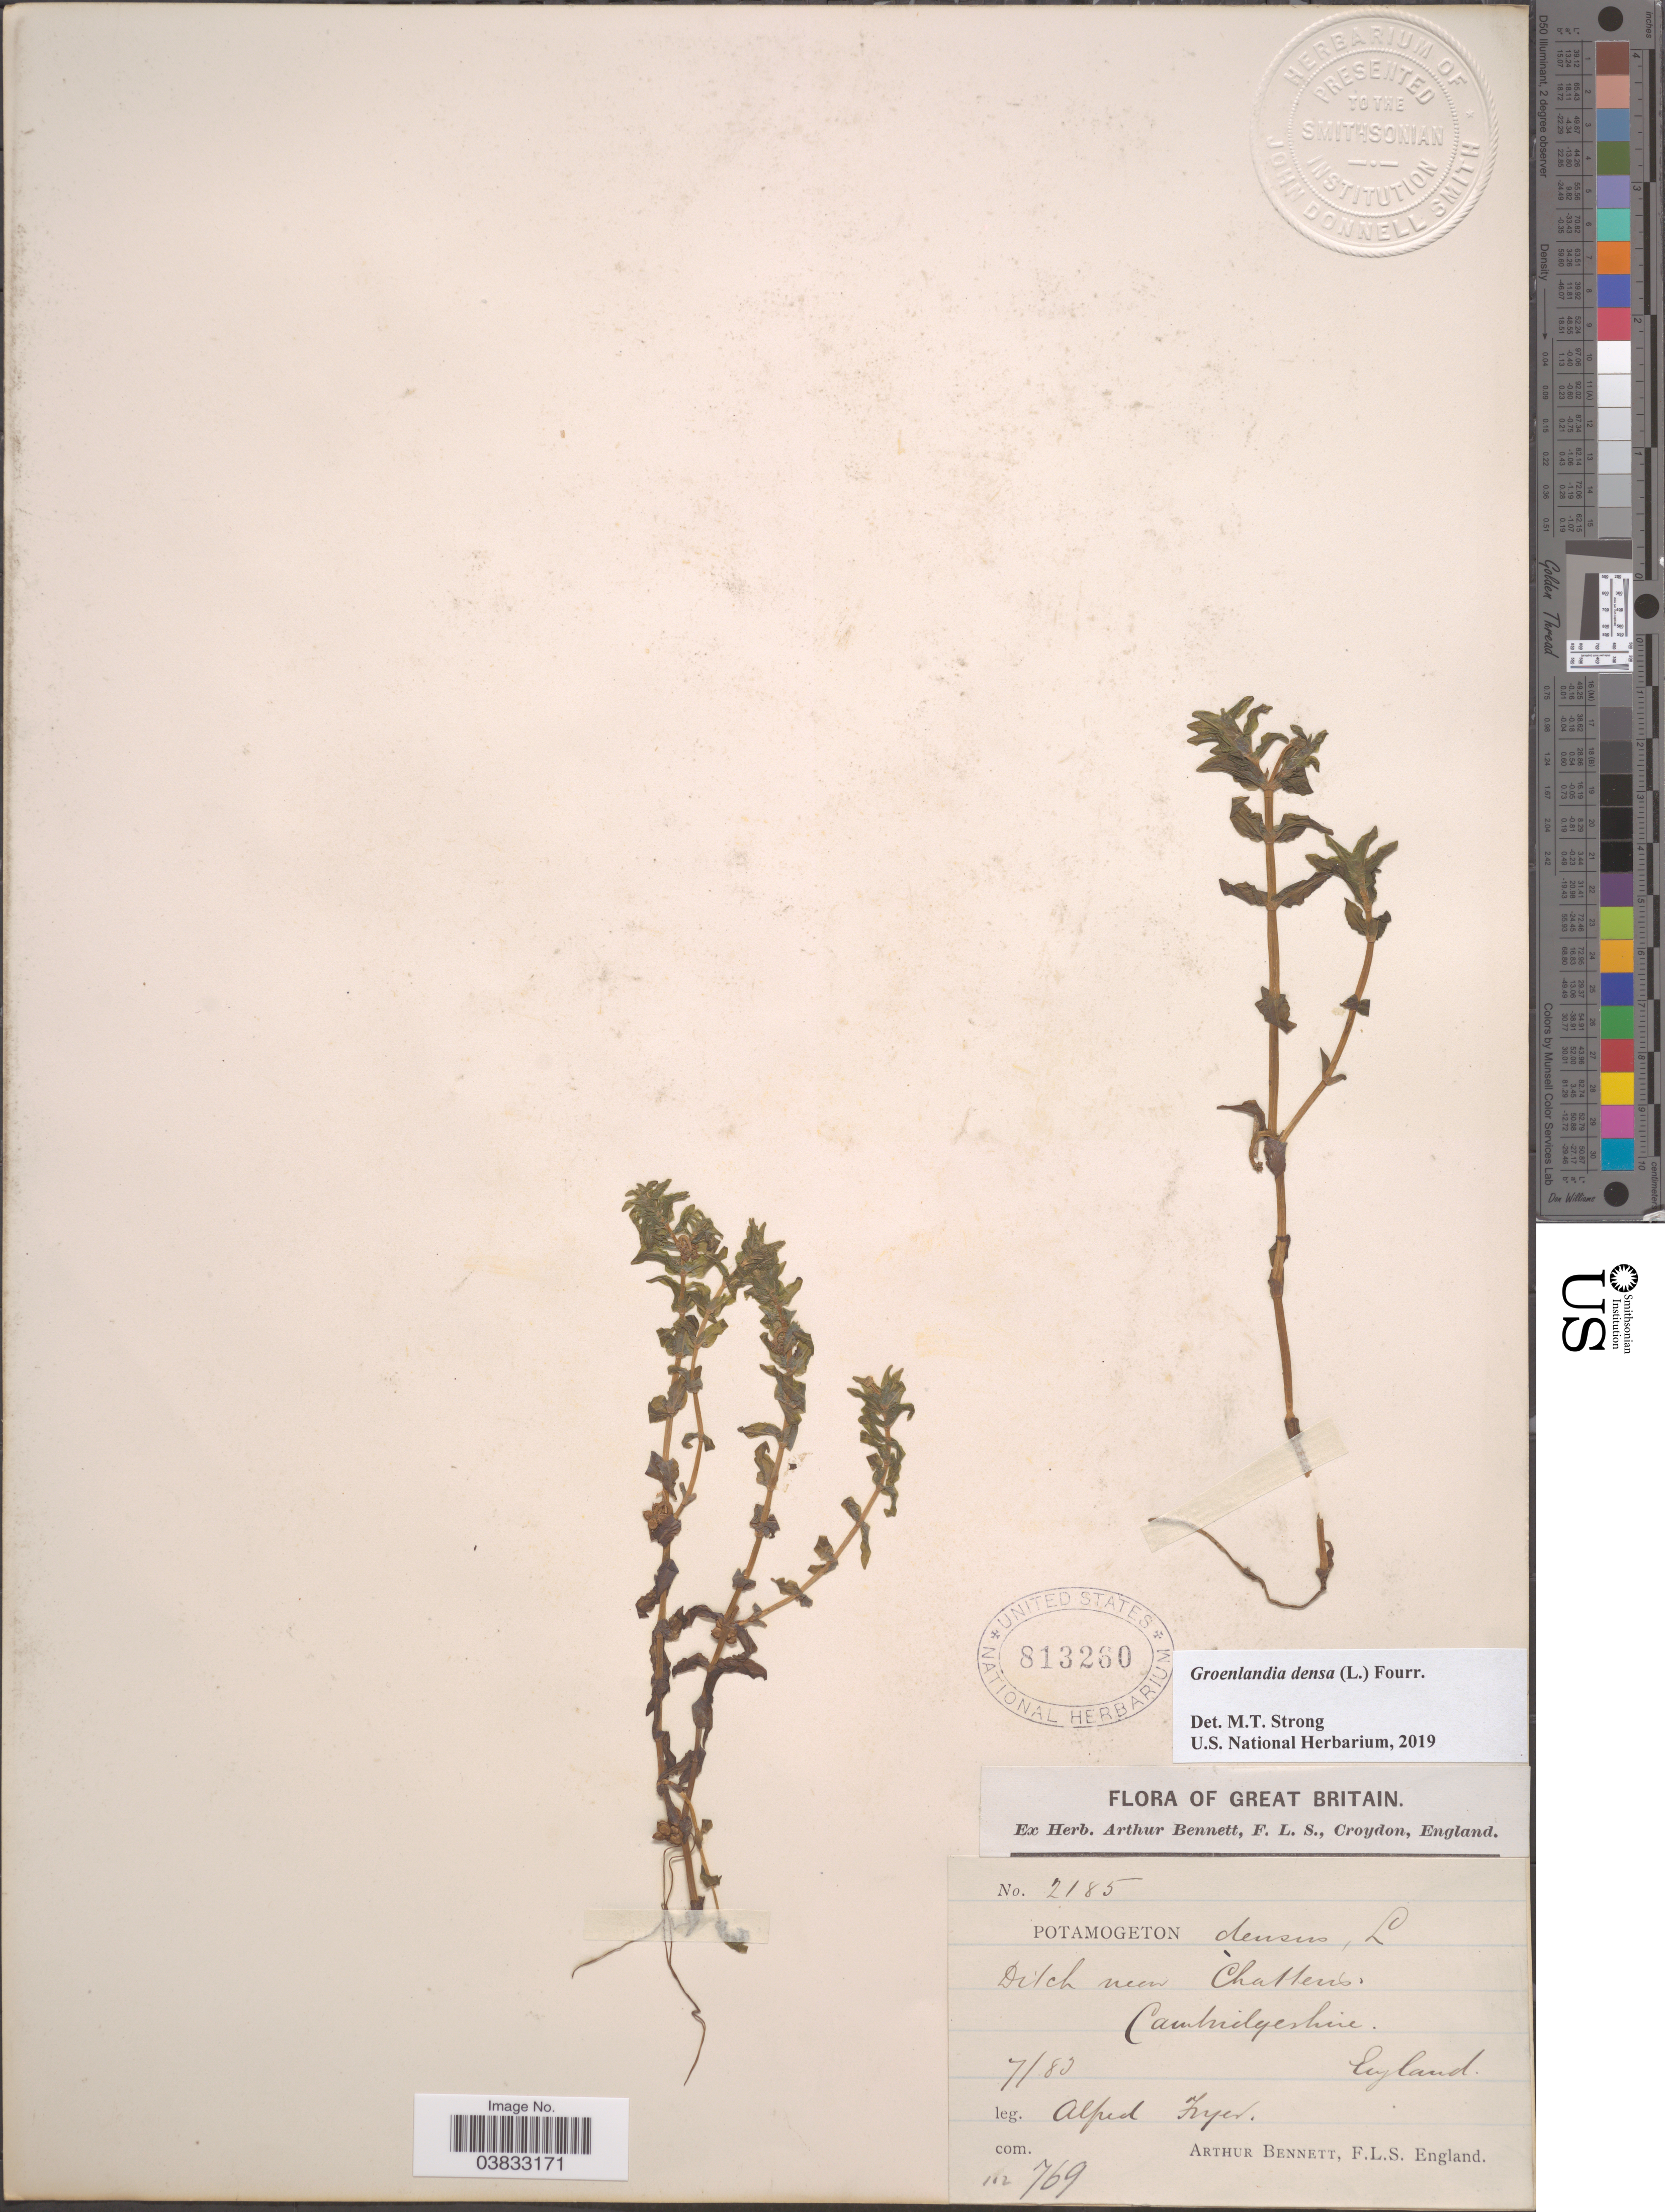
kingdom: Plantae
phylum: Tracheophyta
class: Liliopsida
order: Alismatales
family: Potamogetonaceae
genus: Groenlandia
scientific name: Groenlandia densa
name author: Fourr.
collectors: A. Fyer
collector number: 2185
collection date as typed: Transcribed d/m/y: /7/83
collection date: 1883-07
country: United Kingdom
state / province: England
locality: Ditch near Chatteris. Cambridgeshire.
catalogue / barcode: US 813260